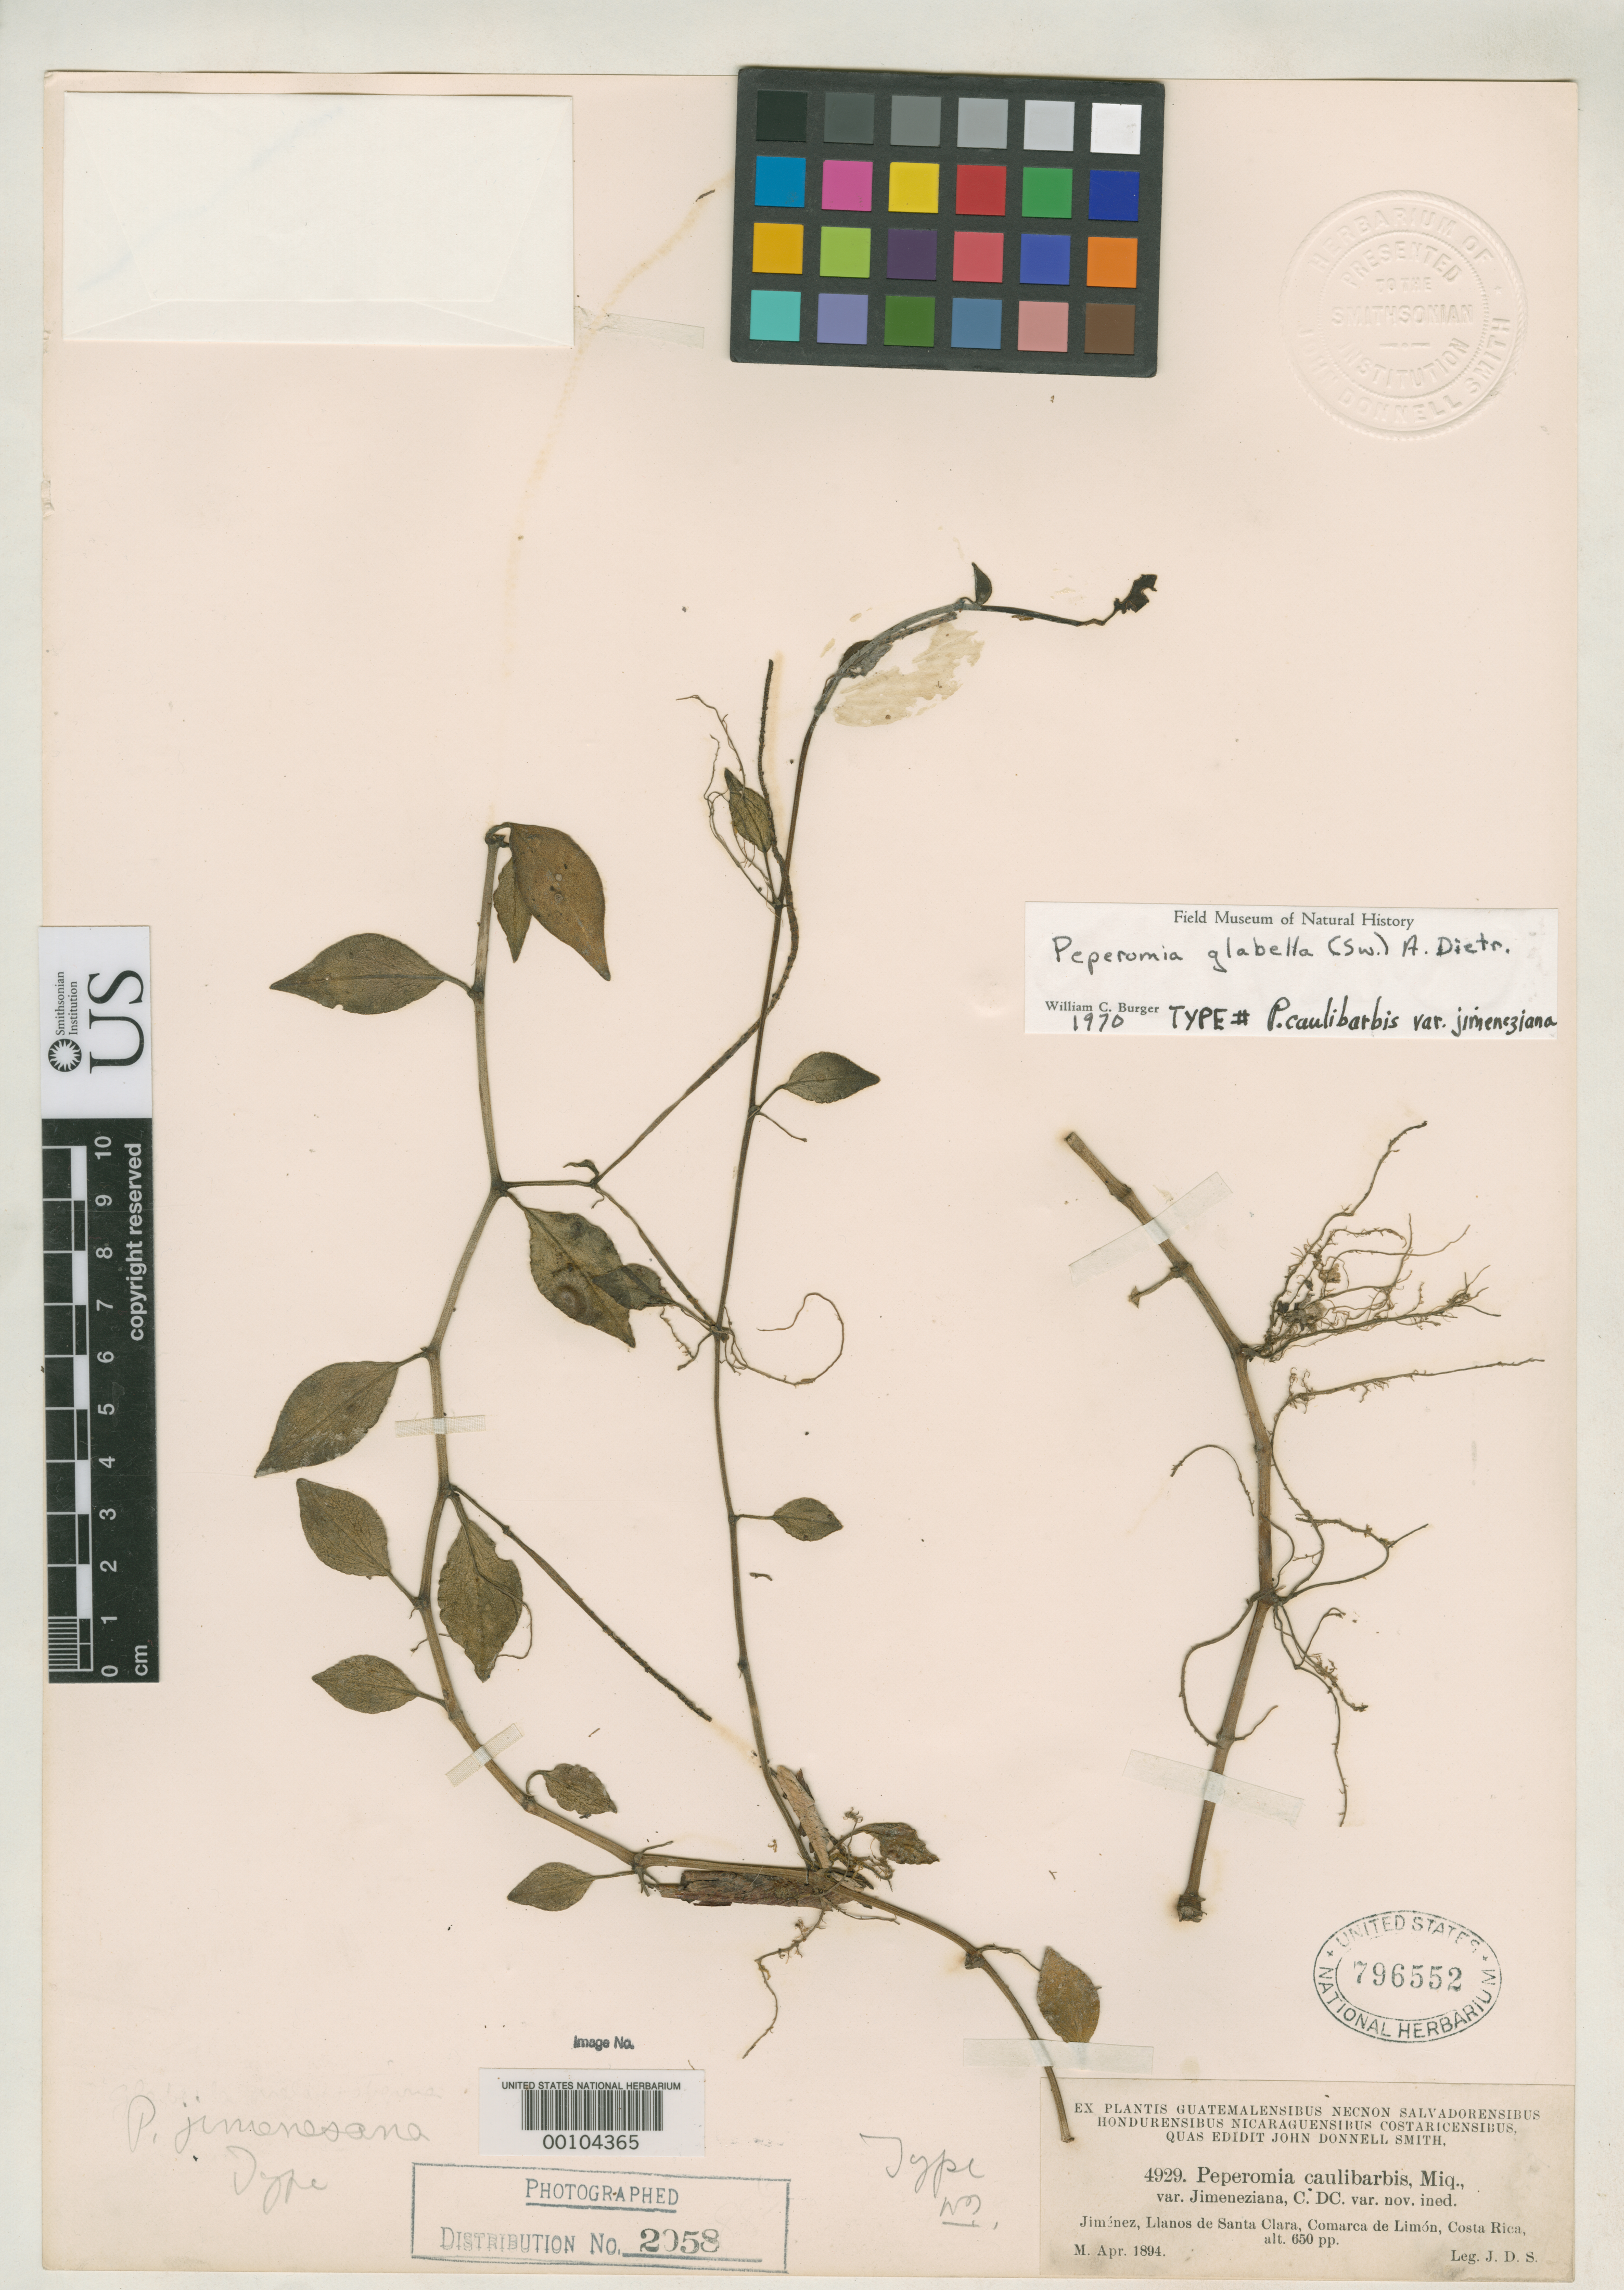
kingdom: Plantae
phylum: Tracheophyta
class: Magnoliopsida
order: Piperales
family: Piperaceae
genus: Peperomia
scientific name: Peperomia caulibarbis var. jimeneziana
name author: C. DC.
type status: Isotype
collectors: J. Donnell Smith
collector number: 4929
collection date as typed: Apr 1894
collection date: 1894-04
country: Costa Rica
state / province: Limón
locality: Jimenez, llanos de Santa Clara.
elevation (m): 198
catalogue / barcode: US 796552